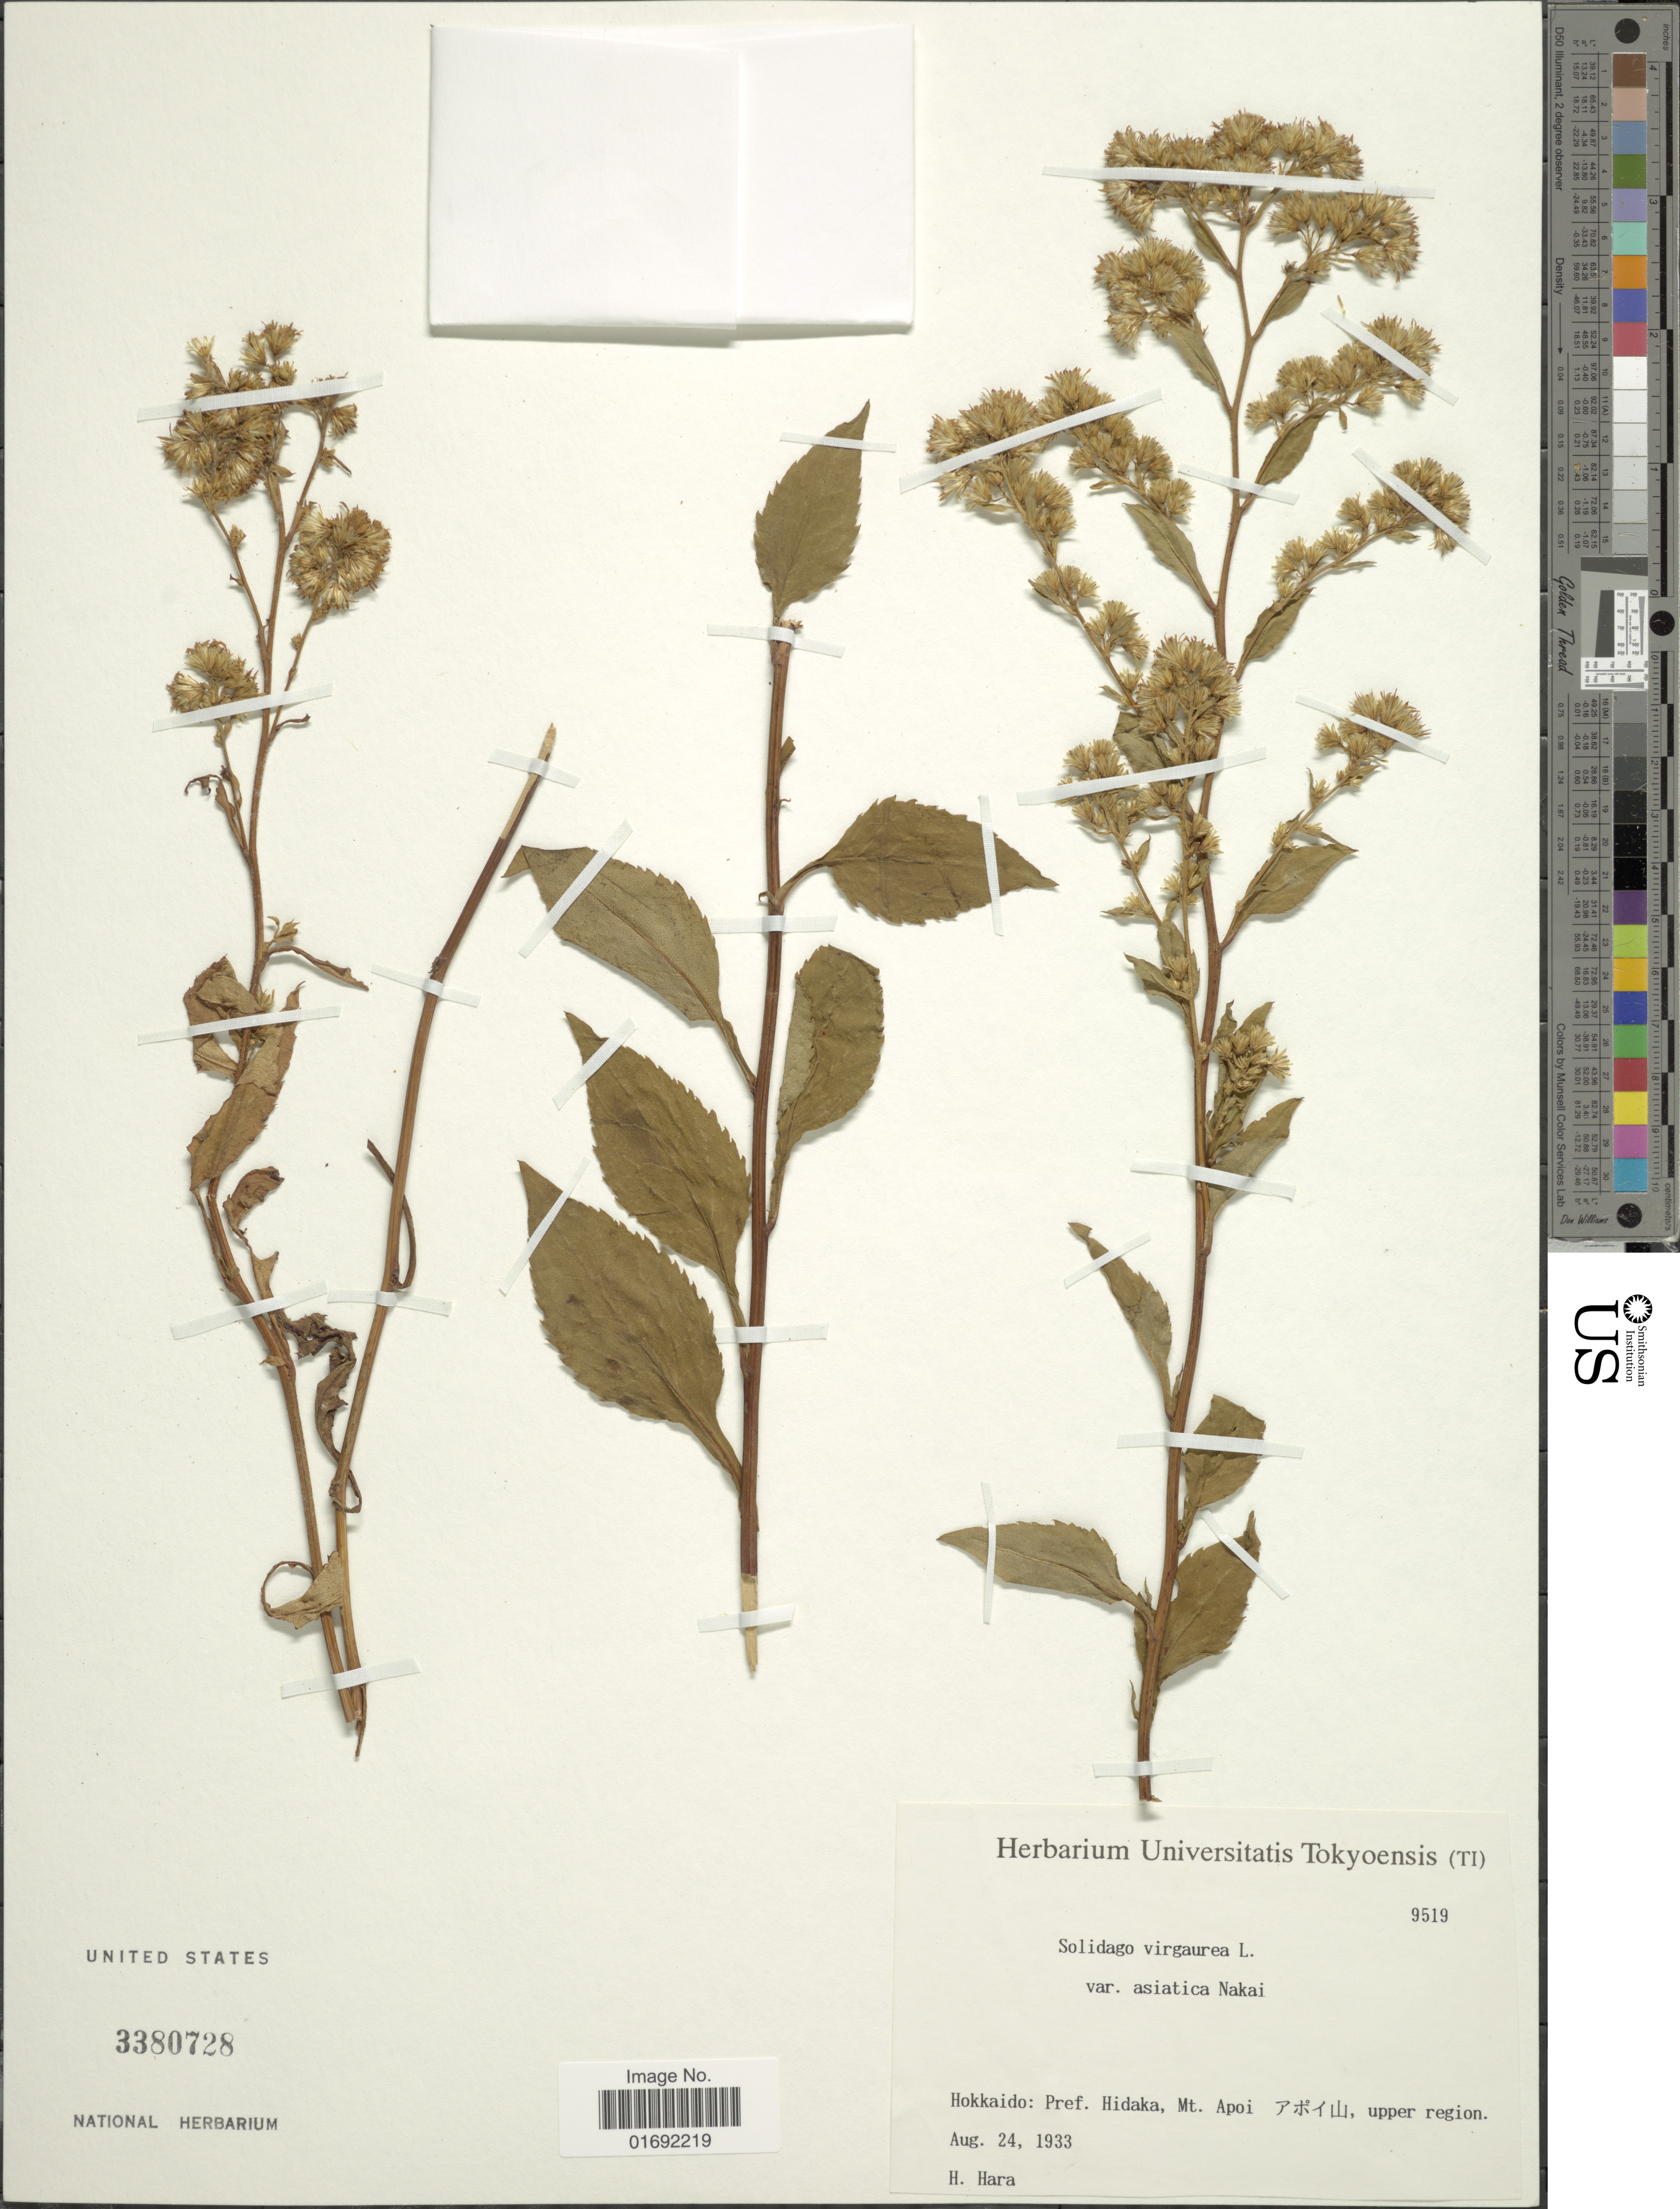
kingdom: Plantae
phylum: Tracheophyta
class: Magnoliopsida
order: Asterales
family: Asteraceae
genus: Solidago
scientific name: Solidago virgaurea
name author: L.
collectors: H. Hara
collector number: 9519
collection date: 1933-08-24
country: Japan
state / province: Hokkaidō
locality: Pref. Hidaka, Mt. Apoi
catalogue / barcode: US 3380728